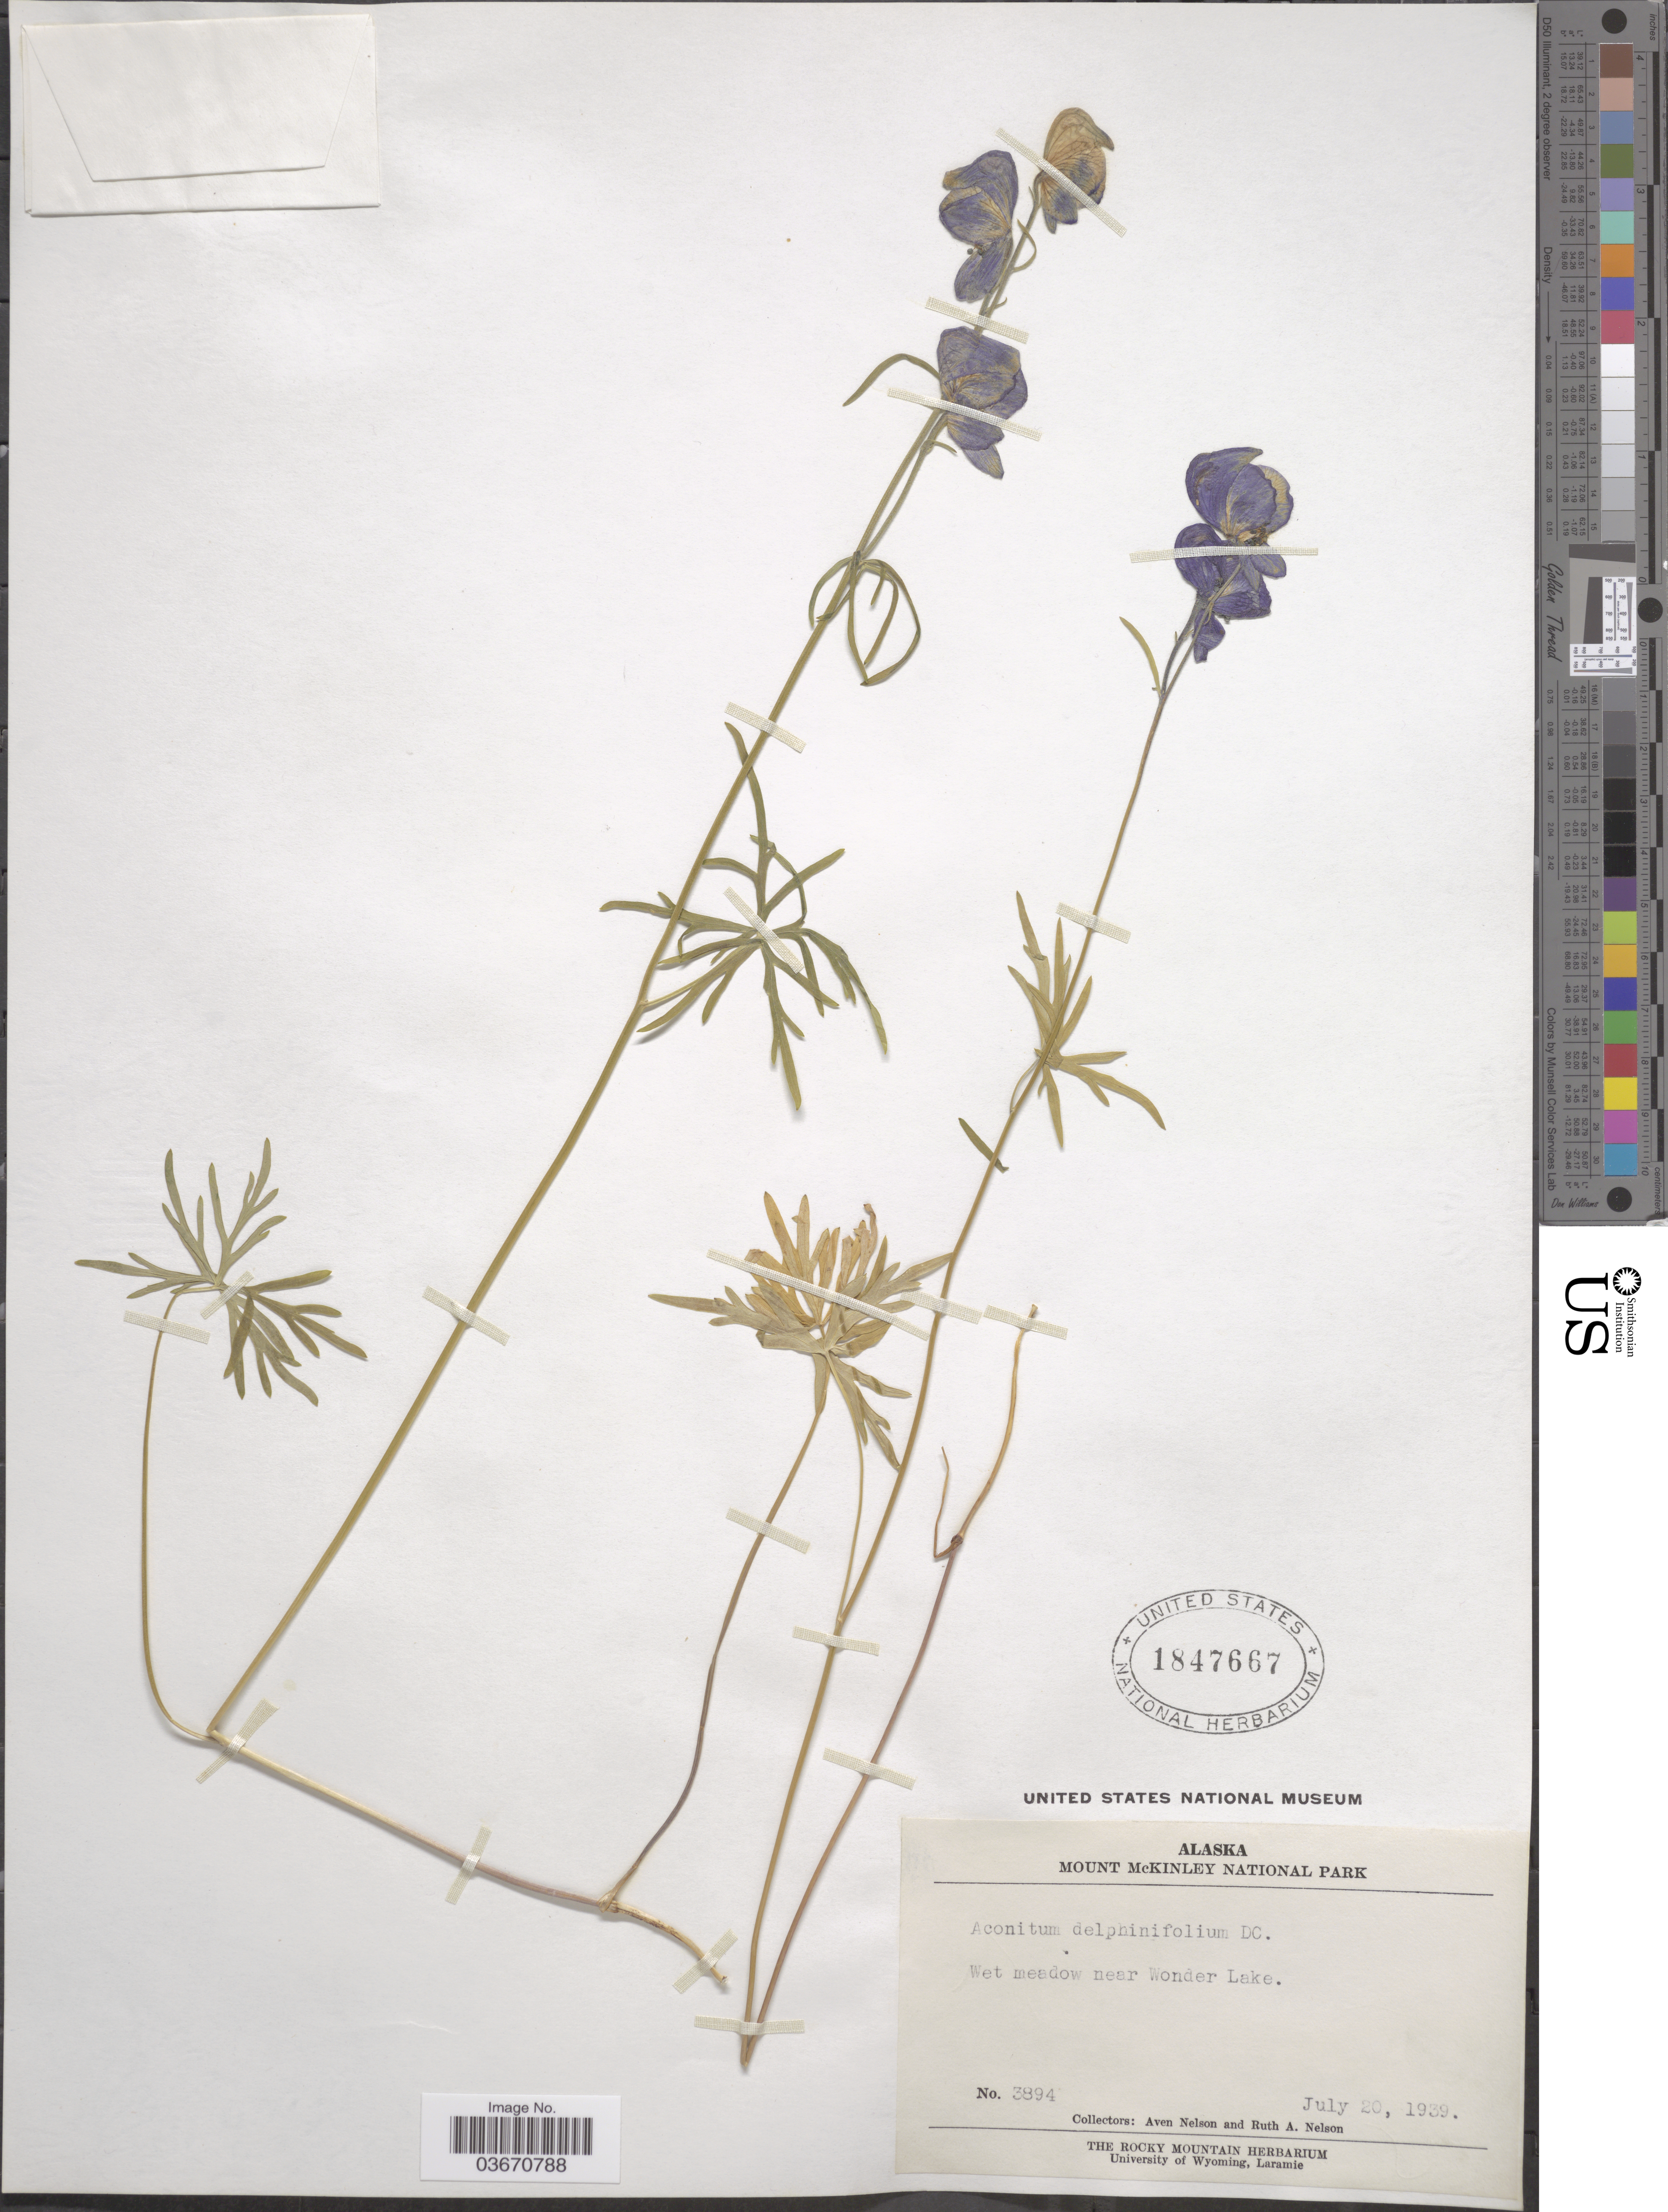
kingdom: Plantae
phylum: Tracheophyta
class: Magnoliopsida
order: Ranunculales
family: Ranunculaceae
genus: Aconitum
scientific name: Aconitum delphinifolium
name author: DC.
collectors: A. Nelson & R. A. Nelson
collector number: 3894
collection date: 1939-07-20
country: United States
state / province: Alaska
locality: Mount McKinley National Park. Wet meadow near Wonder Lake.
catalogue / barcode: US 1847667